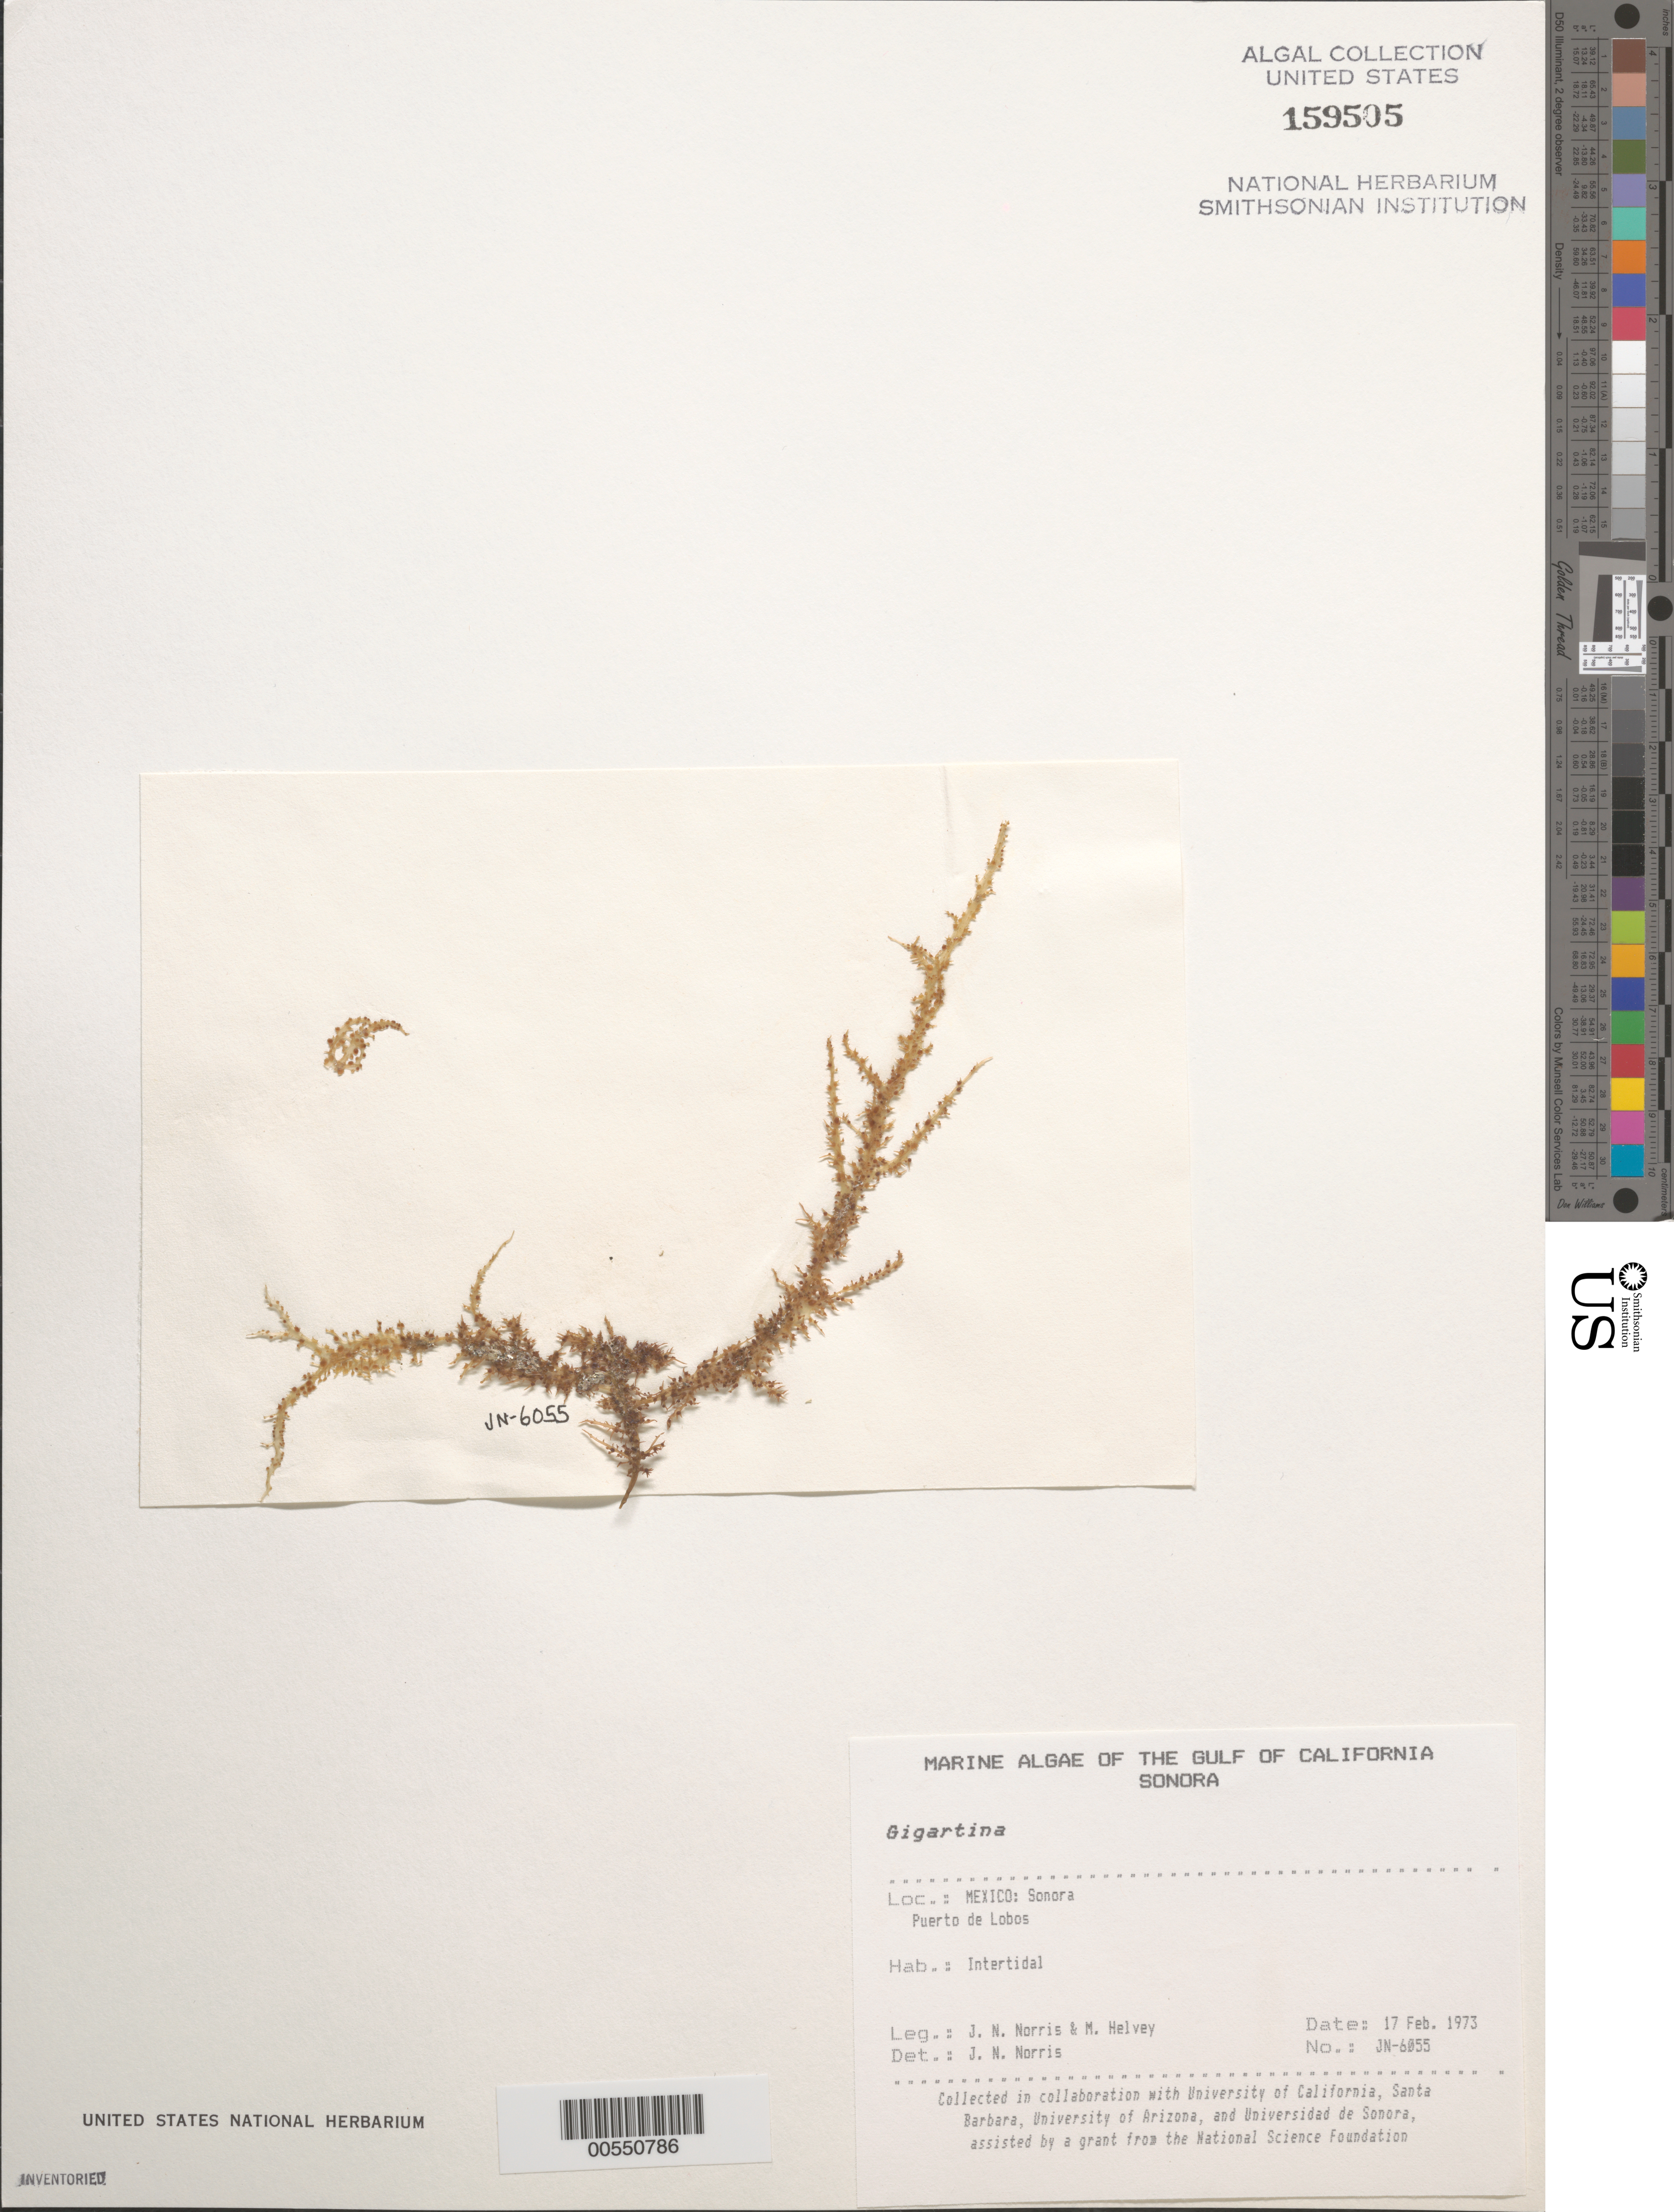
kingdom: Plantae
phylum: Rhodophyta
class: Florideophyceae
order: Gigartinales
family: Gigartinaceae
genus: Gigartina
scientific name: Gigartina sp.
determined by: Norris, James N.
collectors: J. N. Norris & M. Helvey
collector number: JN-6055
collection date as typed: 17 Feb 1973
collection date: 1973-02-17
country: Mexico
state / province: Sonora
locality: Puerto de Lobos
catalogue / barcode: US 159505